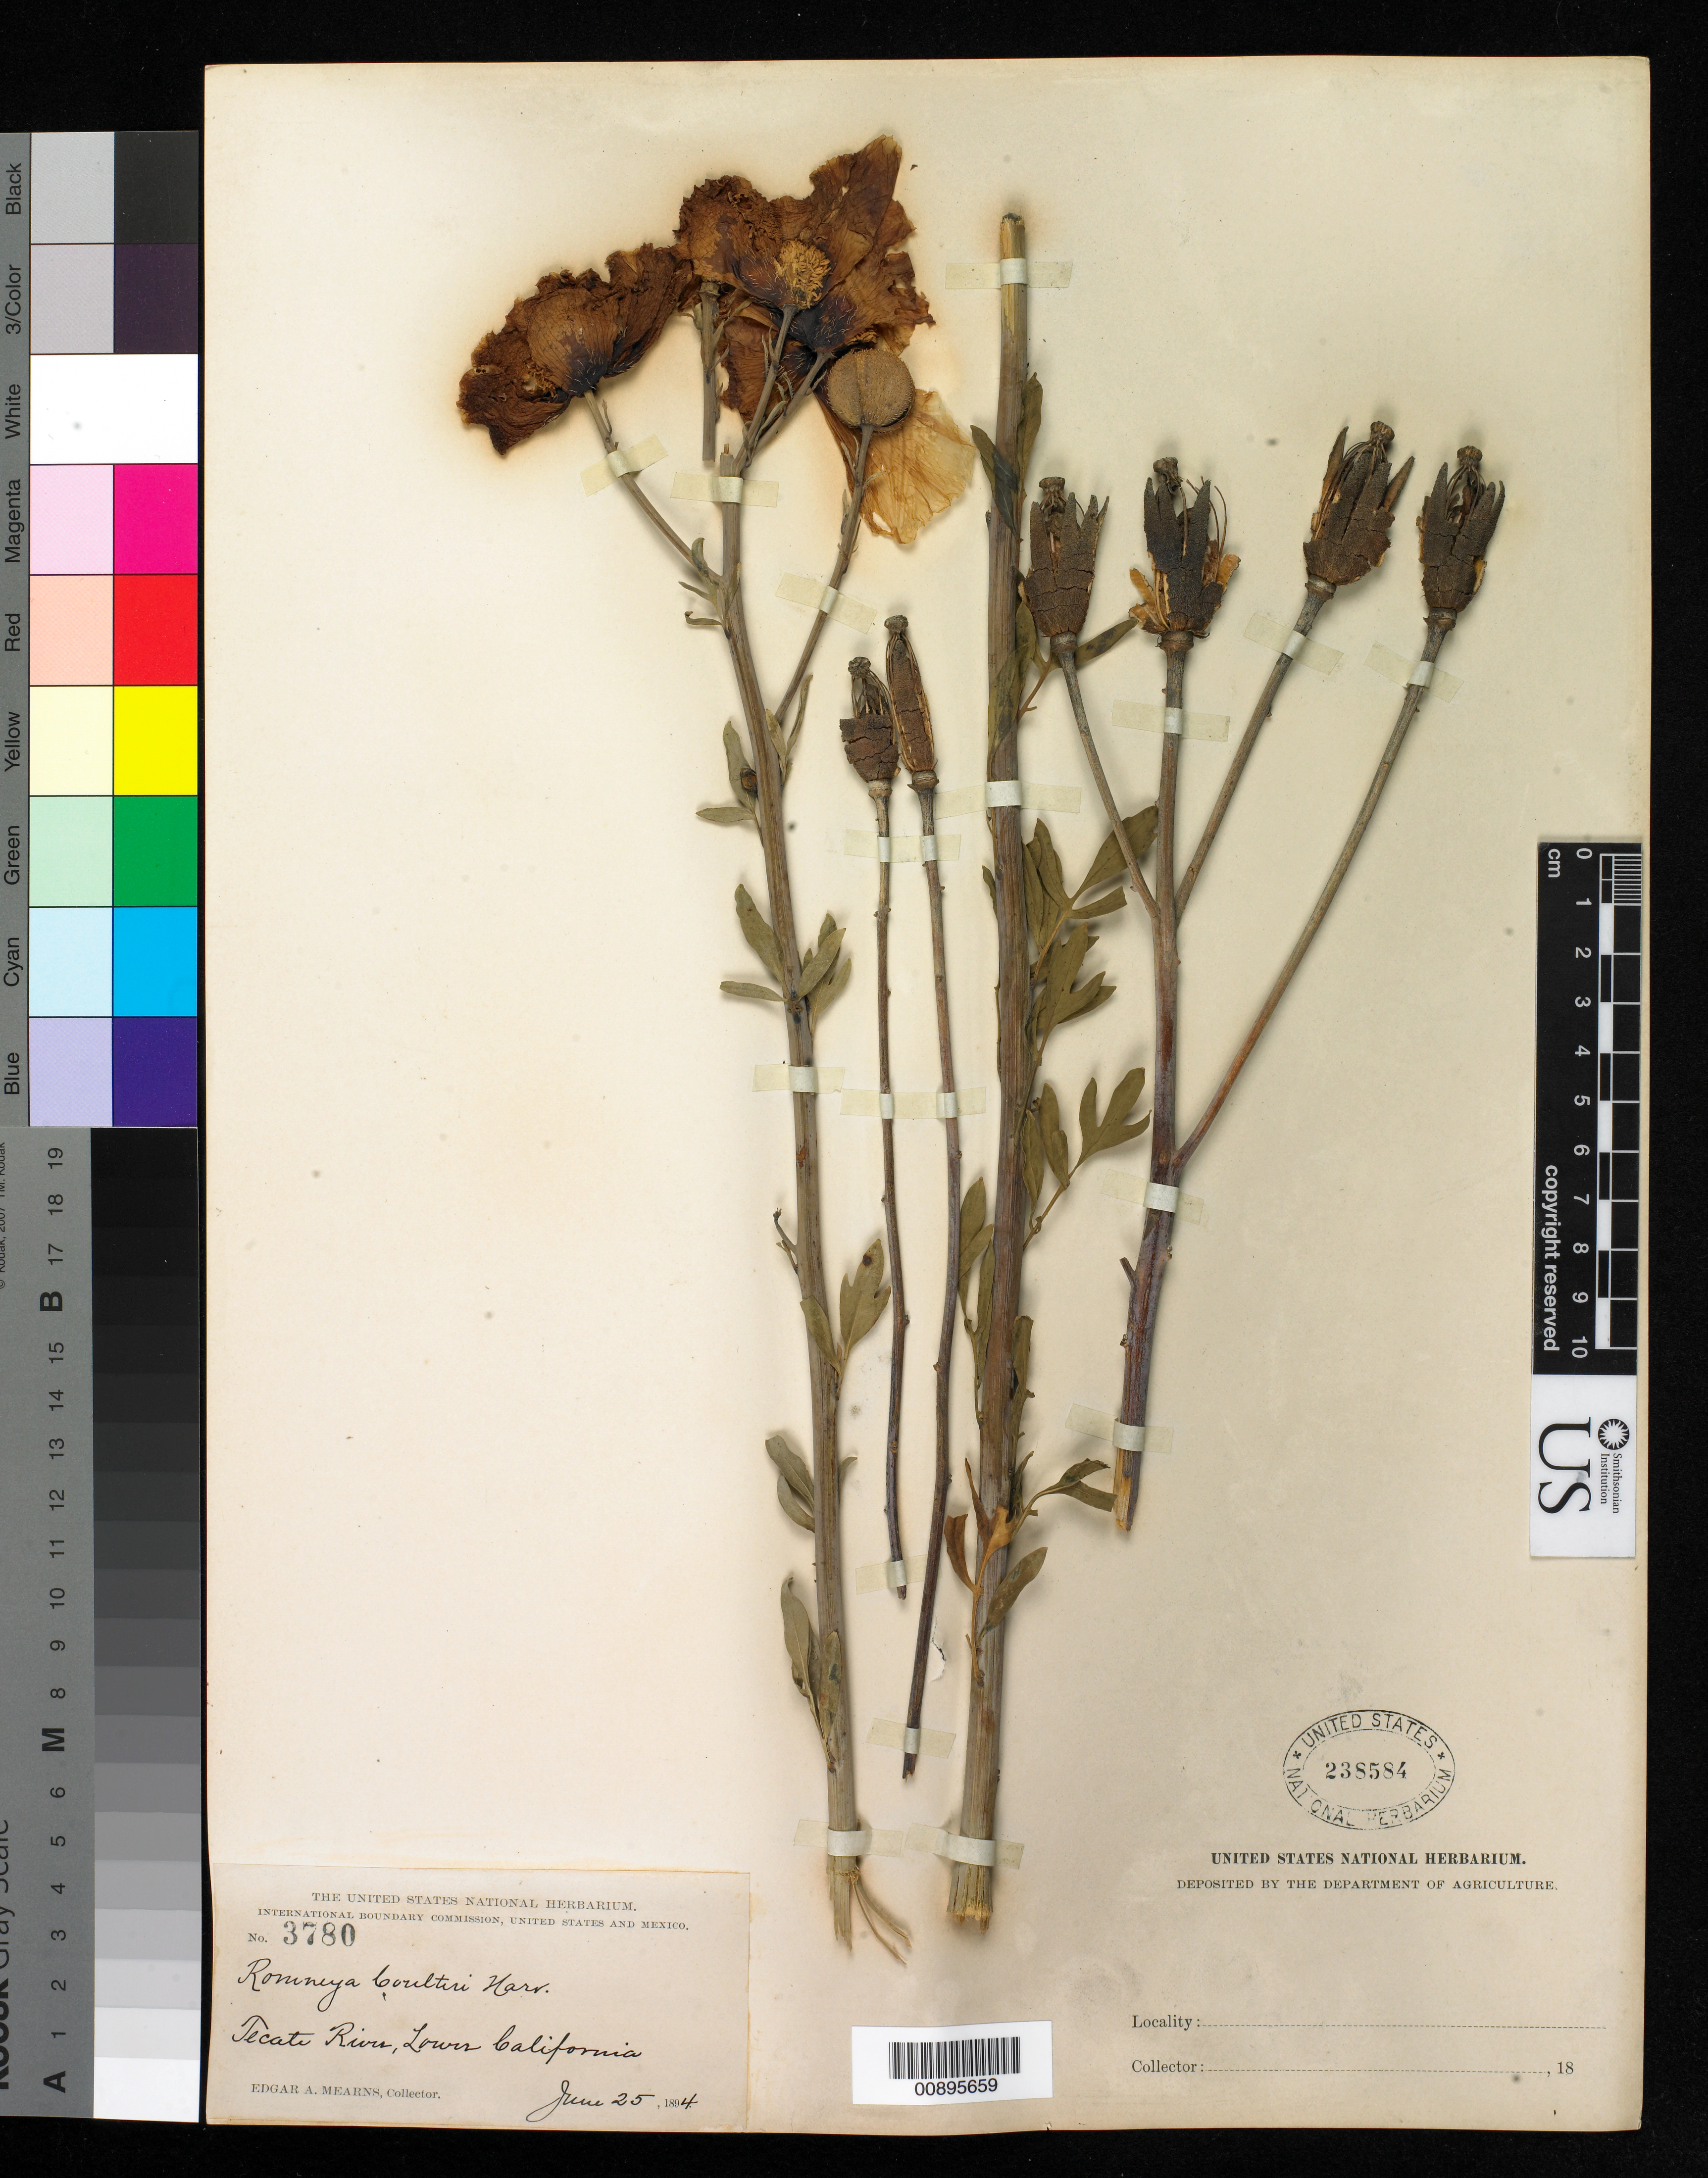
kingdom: Plantae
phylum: Tracheophyta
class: Magnoliopsida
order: Ranunculales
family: Papaveraceae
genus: Romneya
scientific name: Romneya coulteri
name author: Harv.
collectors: E. A. Mearns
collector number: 3780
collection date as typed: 25 Jun 1894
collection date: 1894-06-25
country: Mexico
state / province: Baja California Norte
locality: Tecate River, Baja California.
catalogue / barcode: US 238584